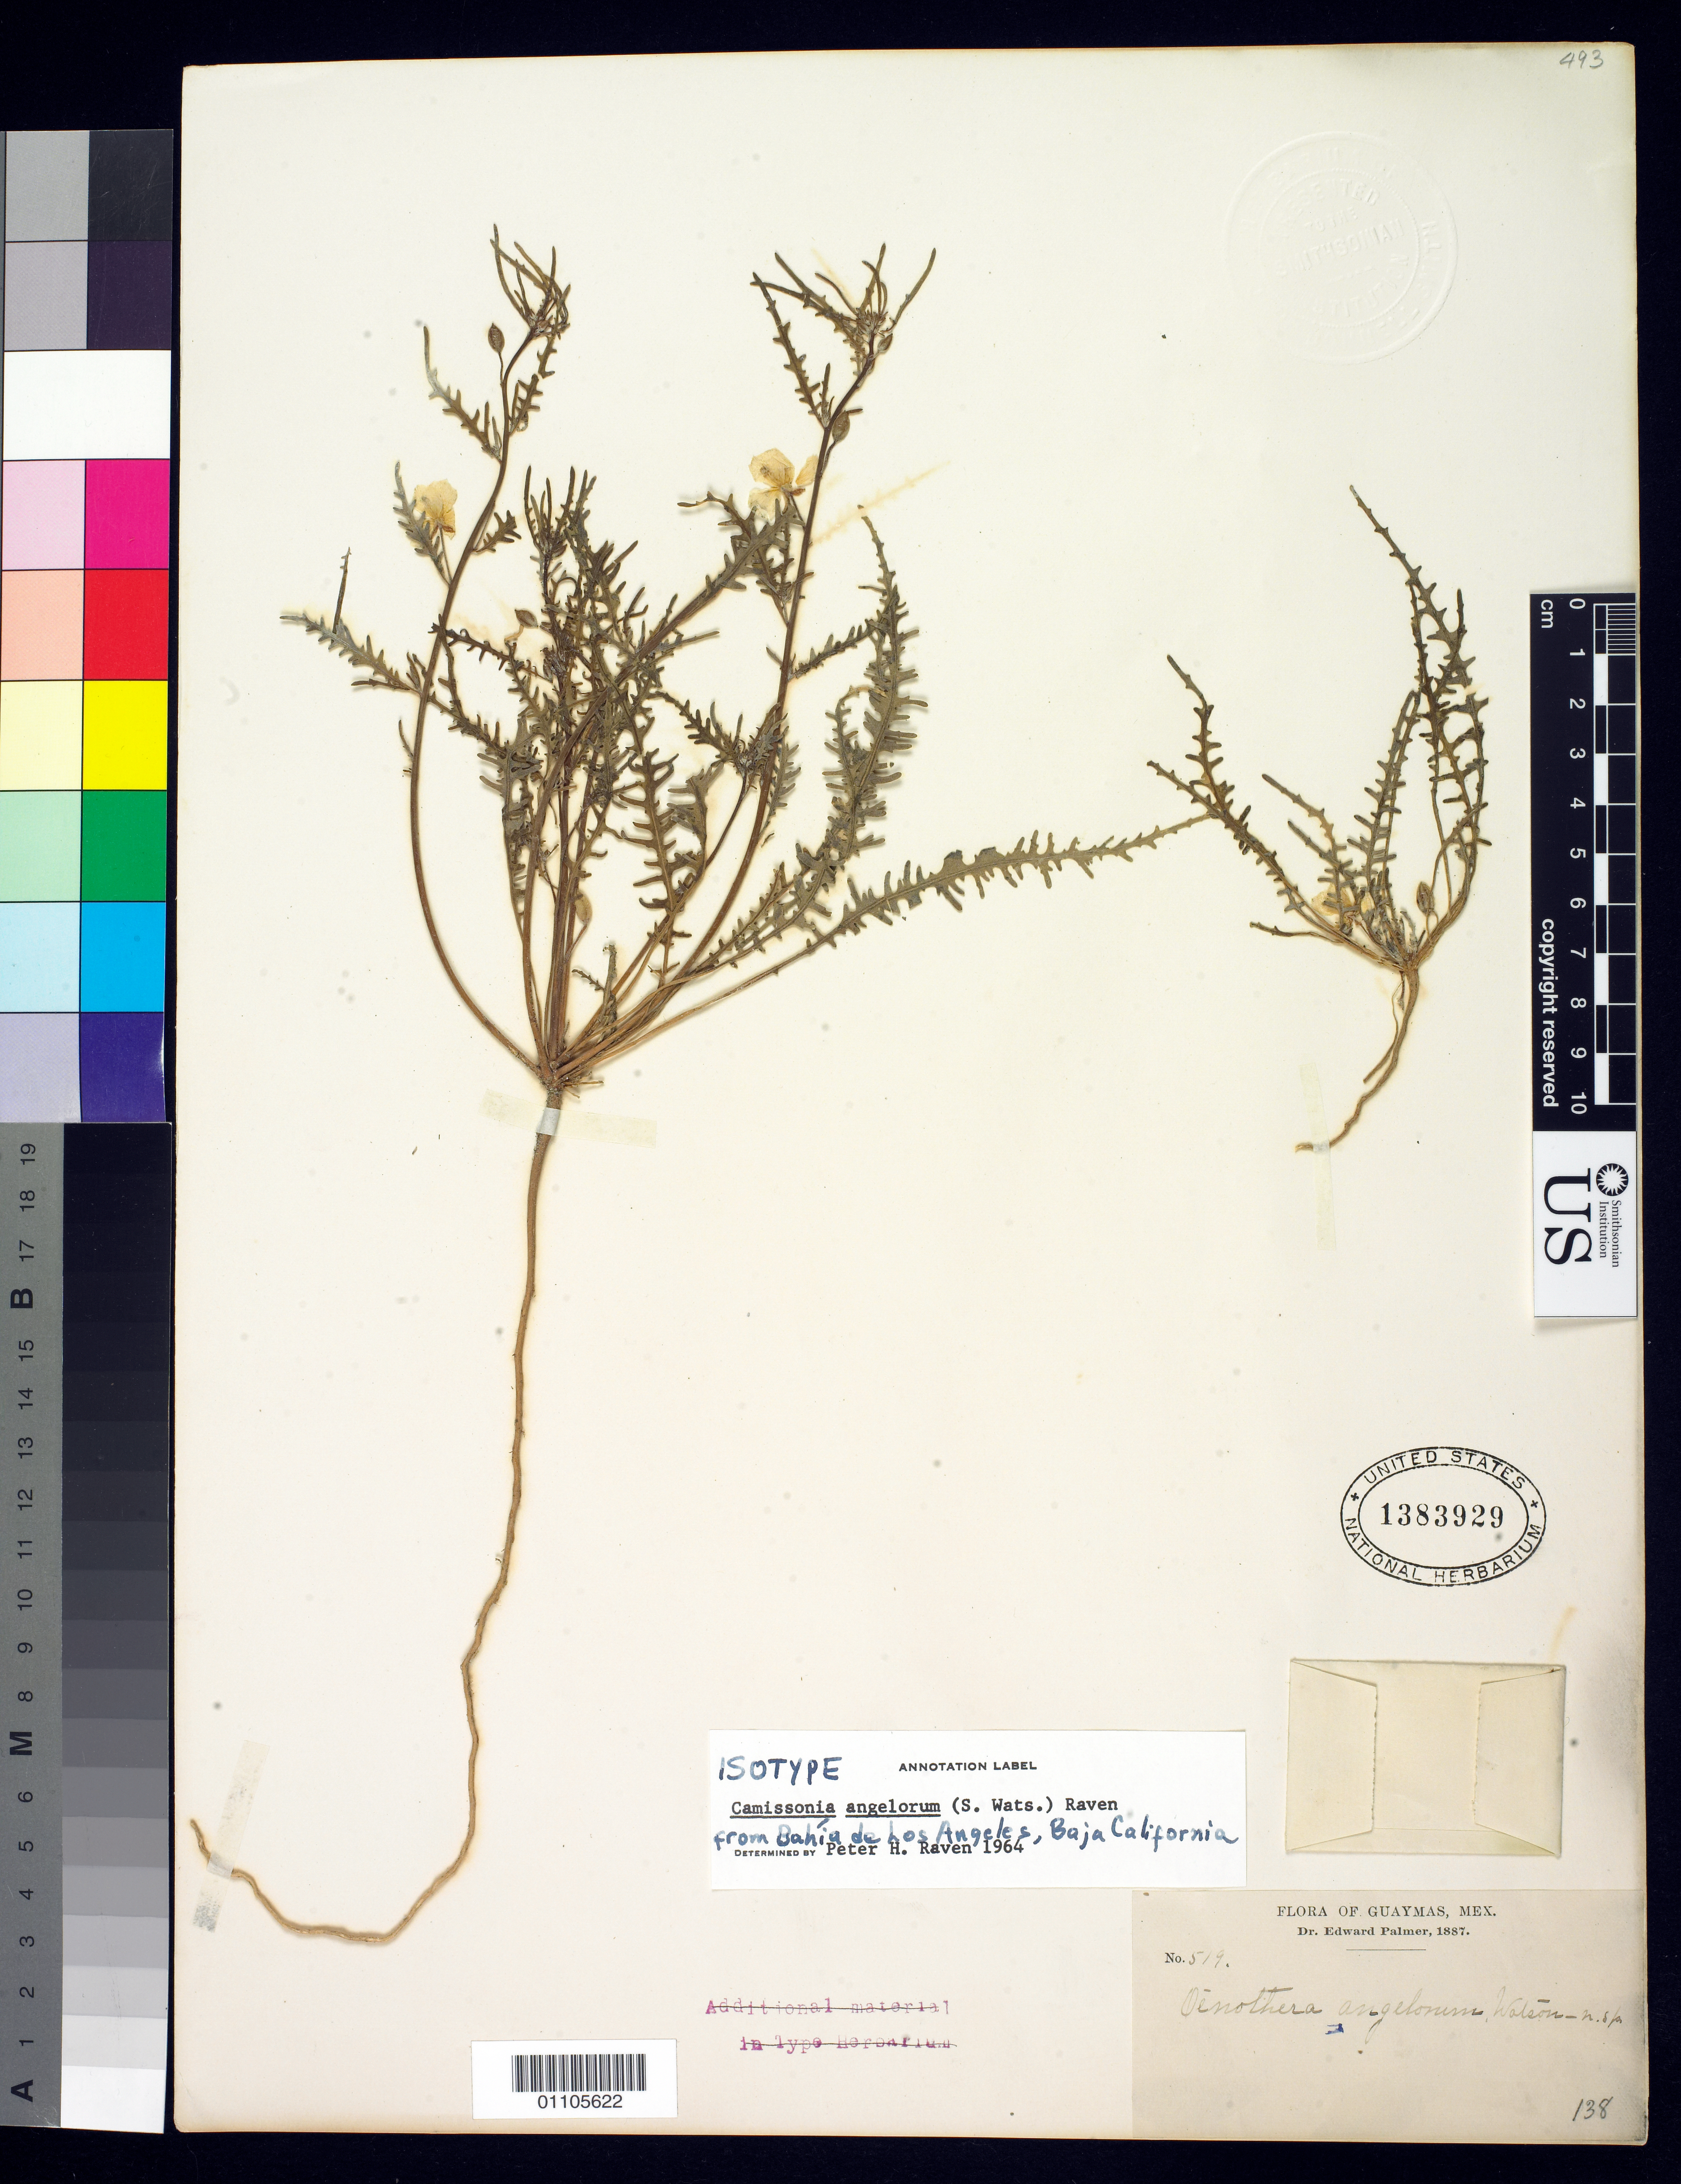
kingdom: Plantae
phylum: Tracheophyta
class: Magnoliopsida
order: Myrtales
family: Onagraceae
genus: Oenothera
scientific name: Oenothera angelorum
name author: S. Watson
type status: Isotype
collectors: E. Palmer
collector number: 519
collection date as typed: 1887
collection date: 1887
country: Mexico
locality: Guaymas.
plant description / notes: Type number, but protologue cites type locality "near Los Angeles Bay".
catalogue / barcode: US 1383929